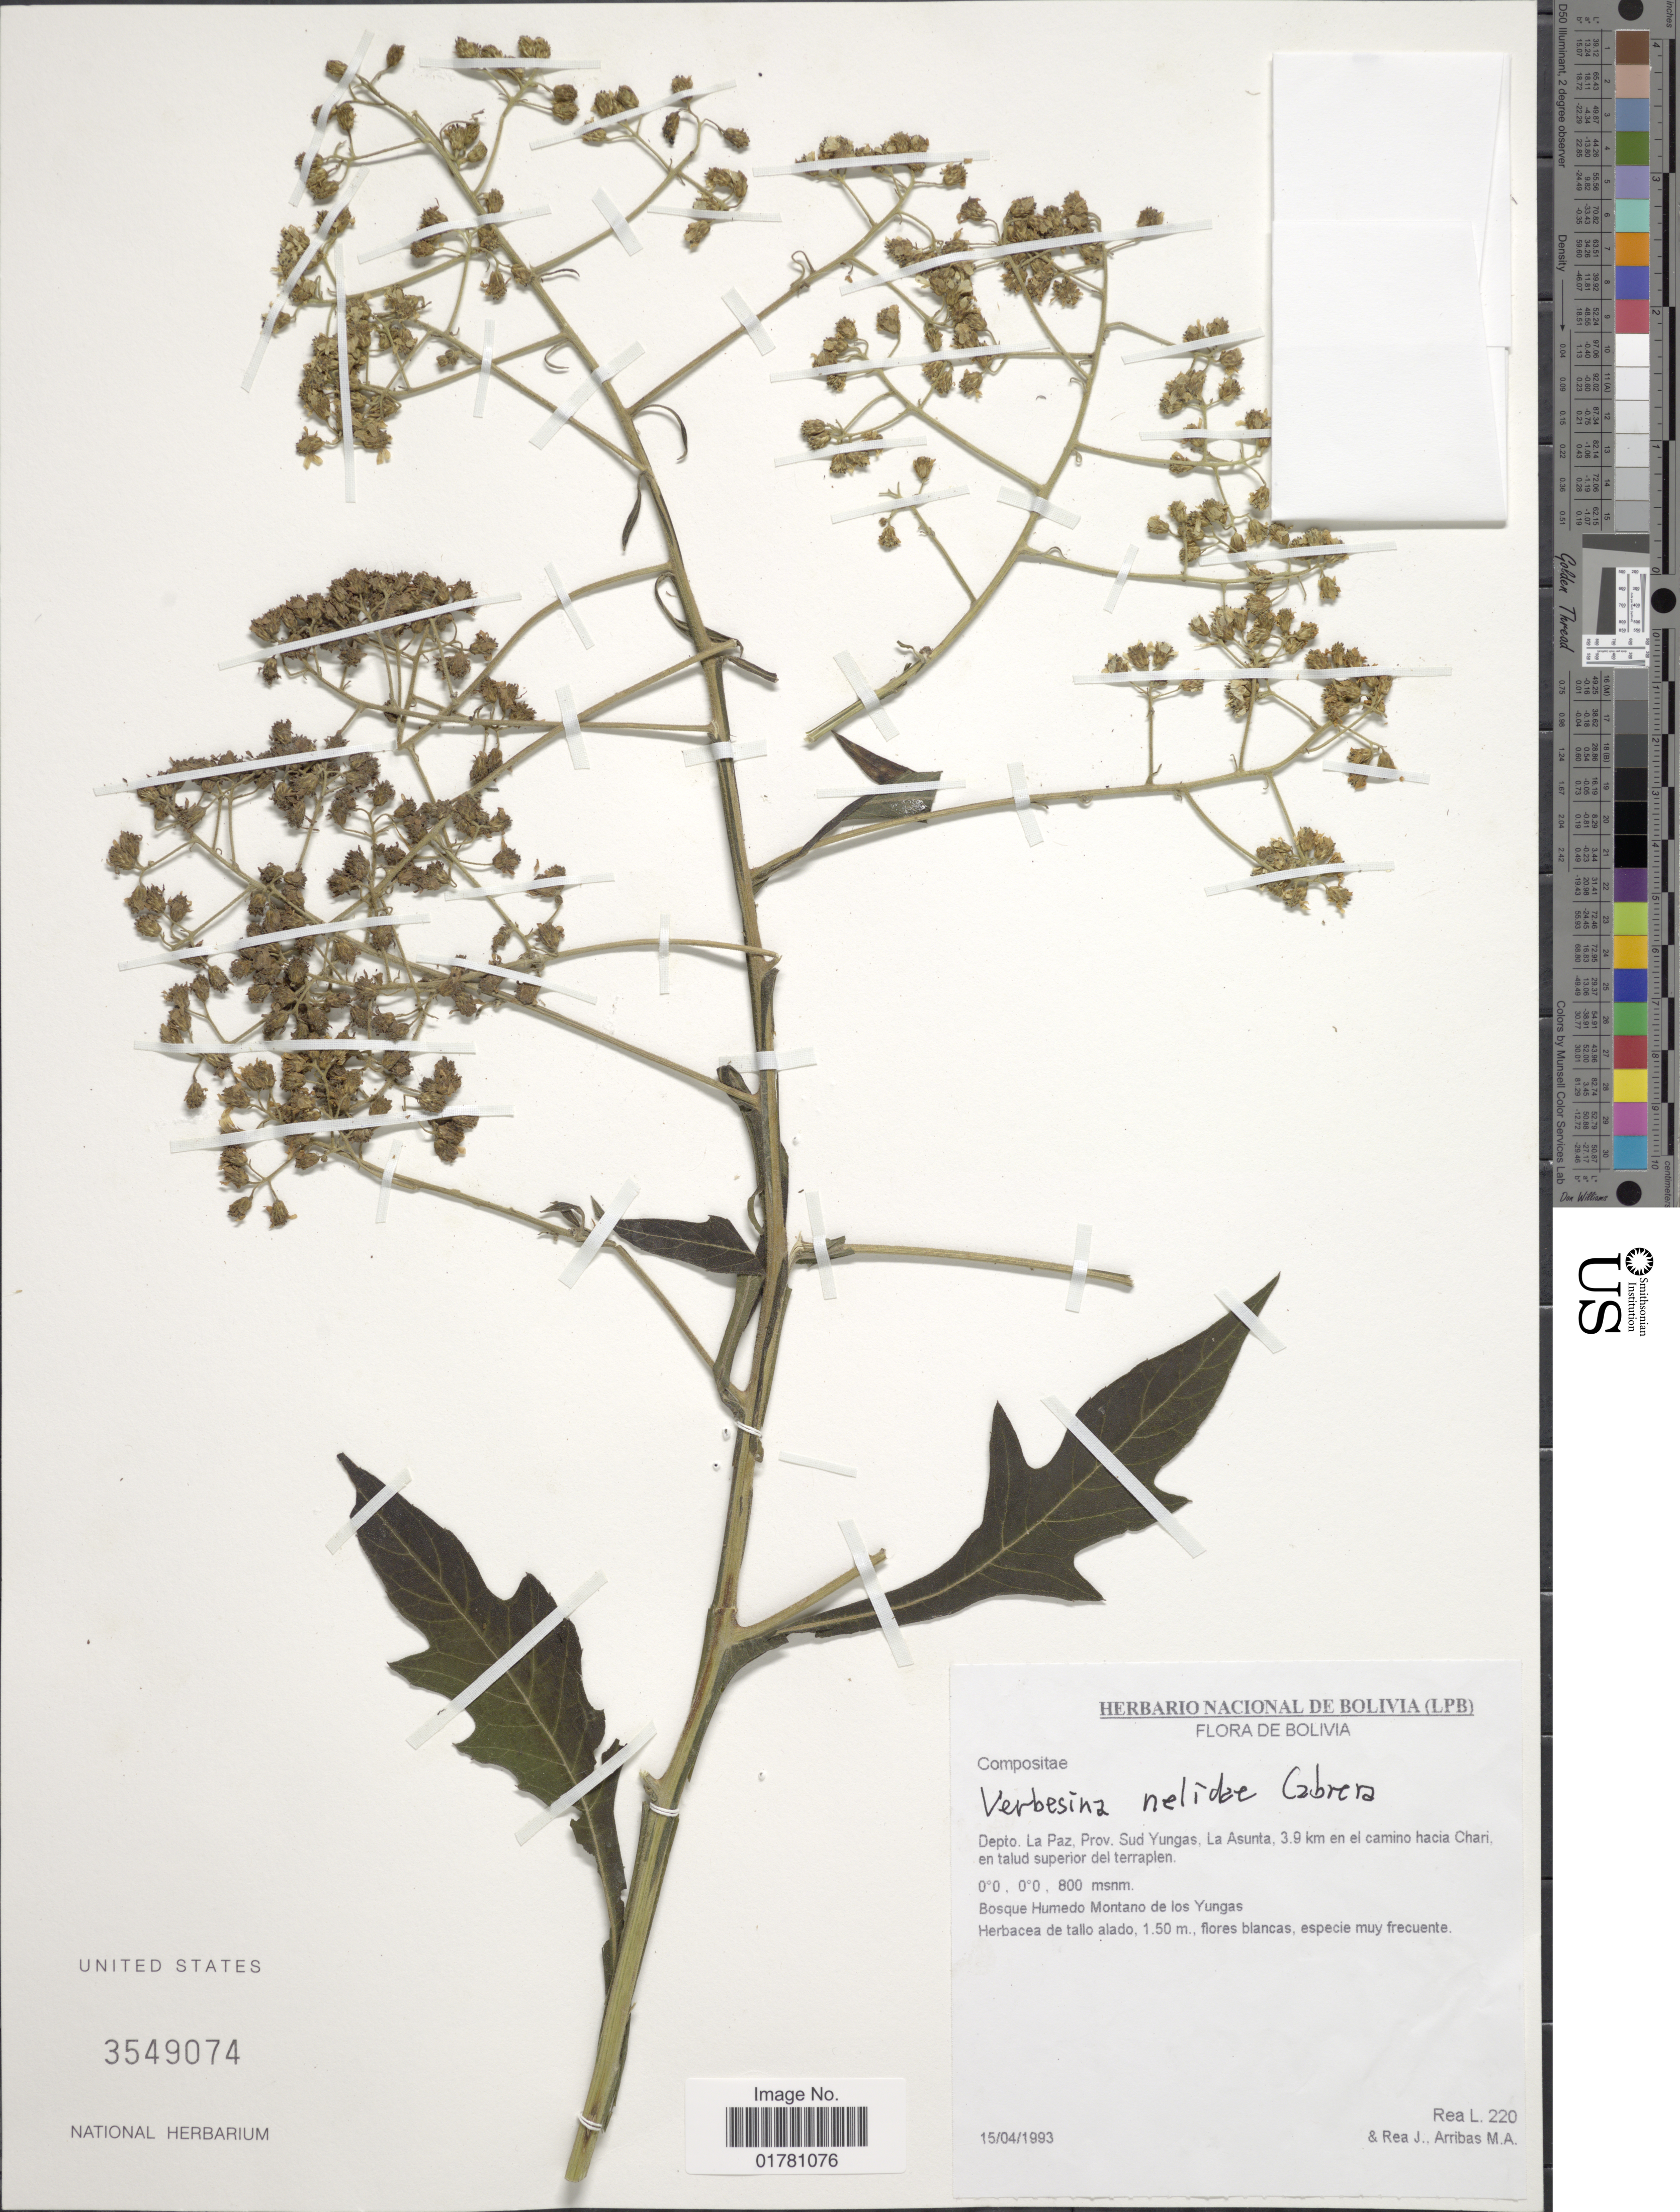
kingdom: Plantae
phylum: Tracheophyta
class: Magnoliopsida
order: Asterales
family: Asteraceae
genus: Verbesina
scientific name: Verbesina nelidae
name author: Cabrera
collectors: L. Rea, J. Rea & M. Arribas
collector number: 220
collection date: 1993-04-15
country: Bolivia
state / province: La Paz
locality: Depto La Paz, Prov. Sud Yungas, La Asunta, 3.9 km en el camino hacia Chari, en talud superior del terrapien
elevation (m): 800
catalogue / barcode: US 3549074